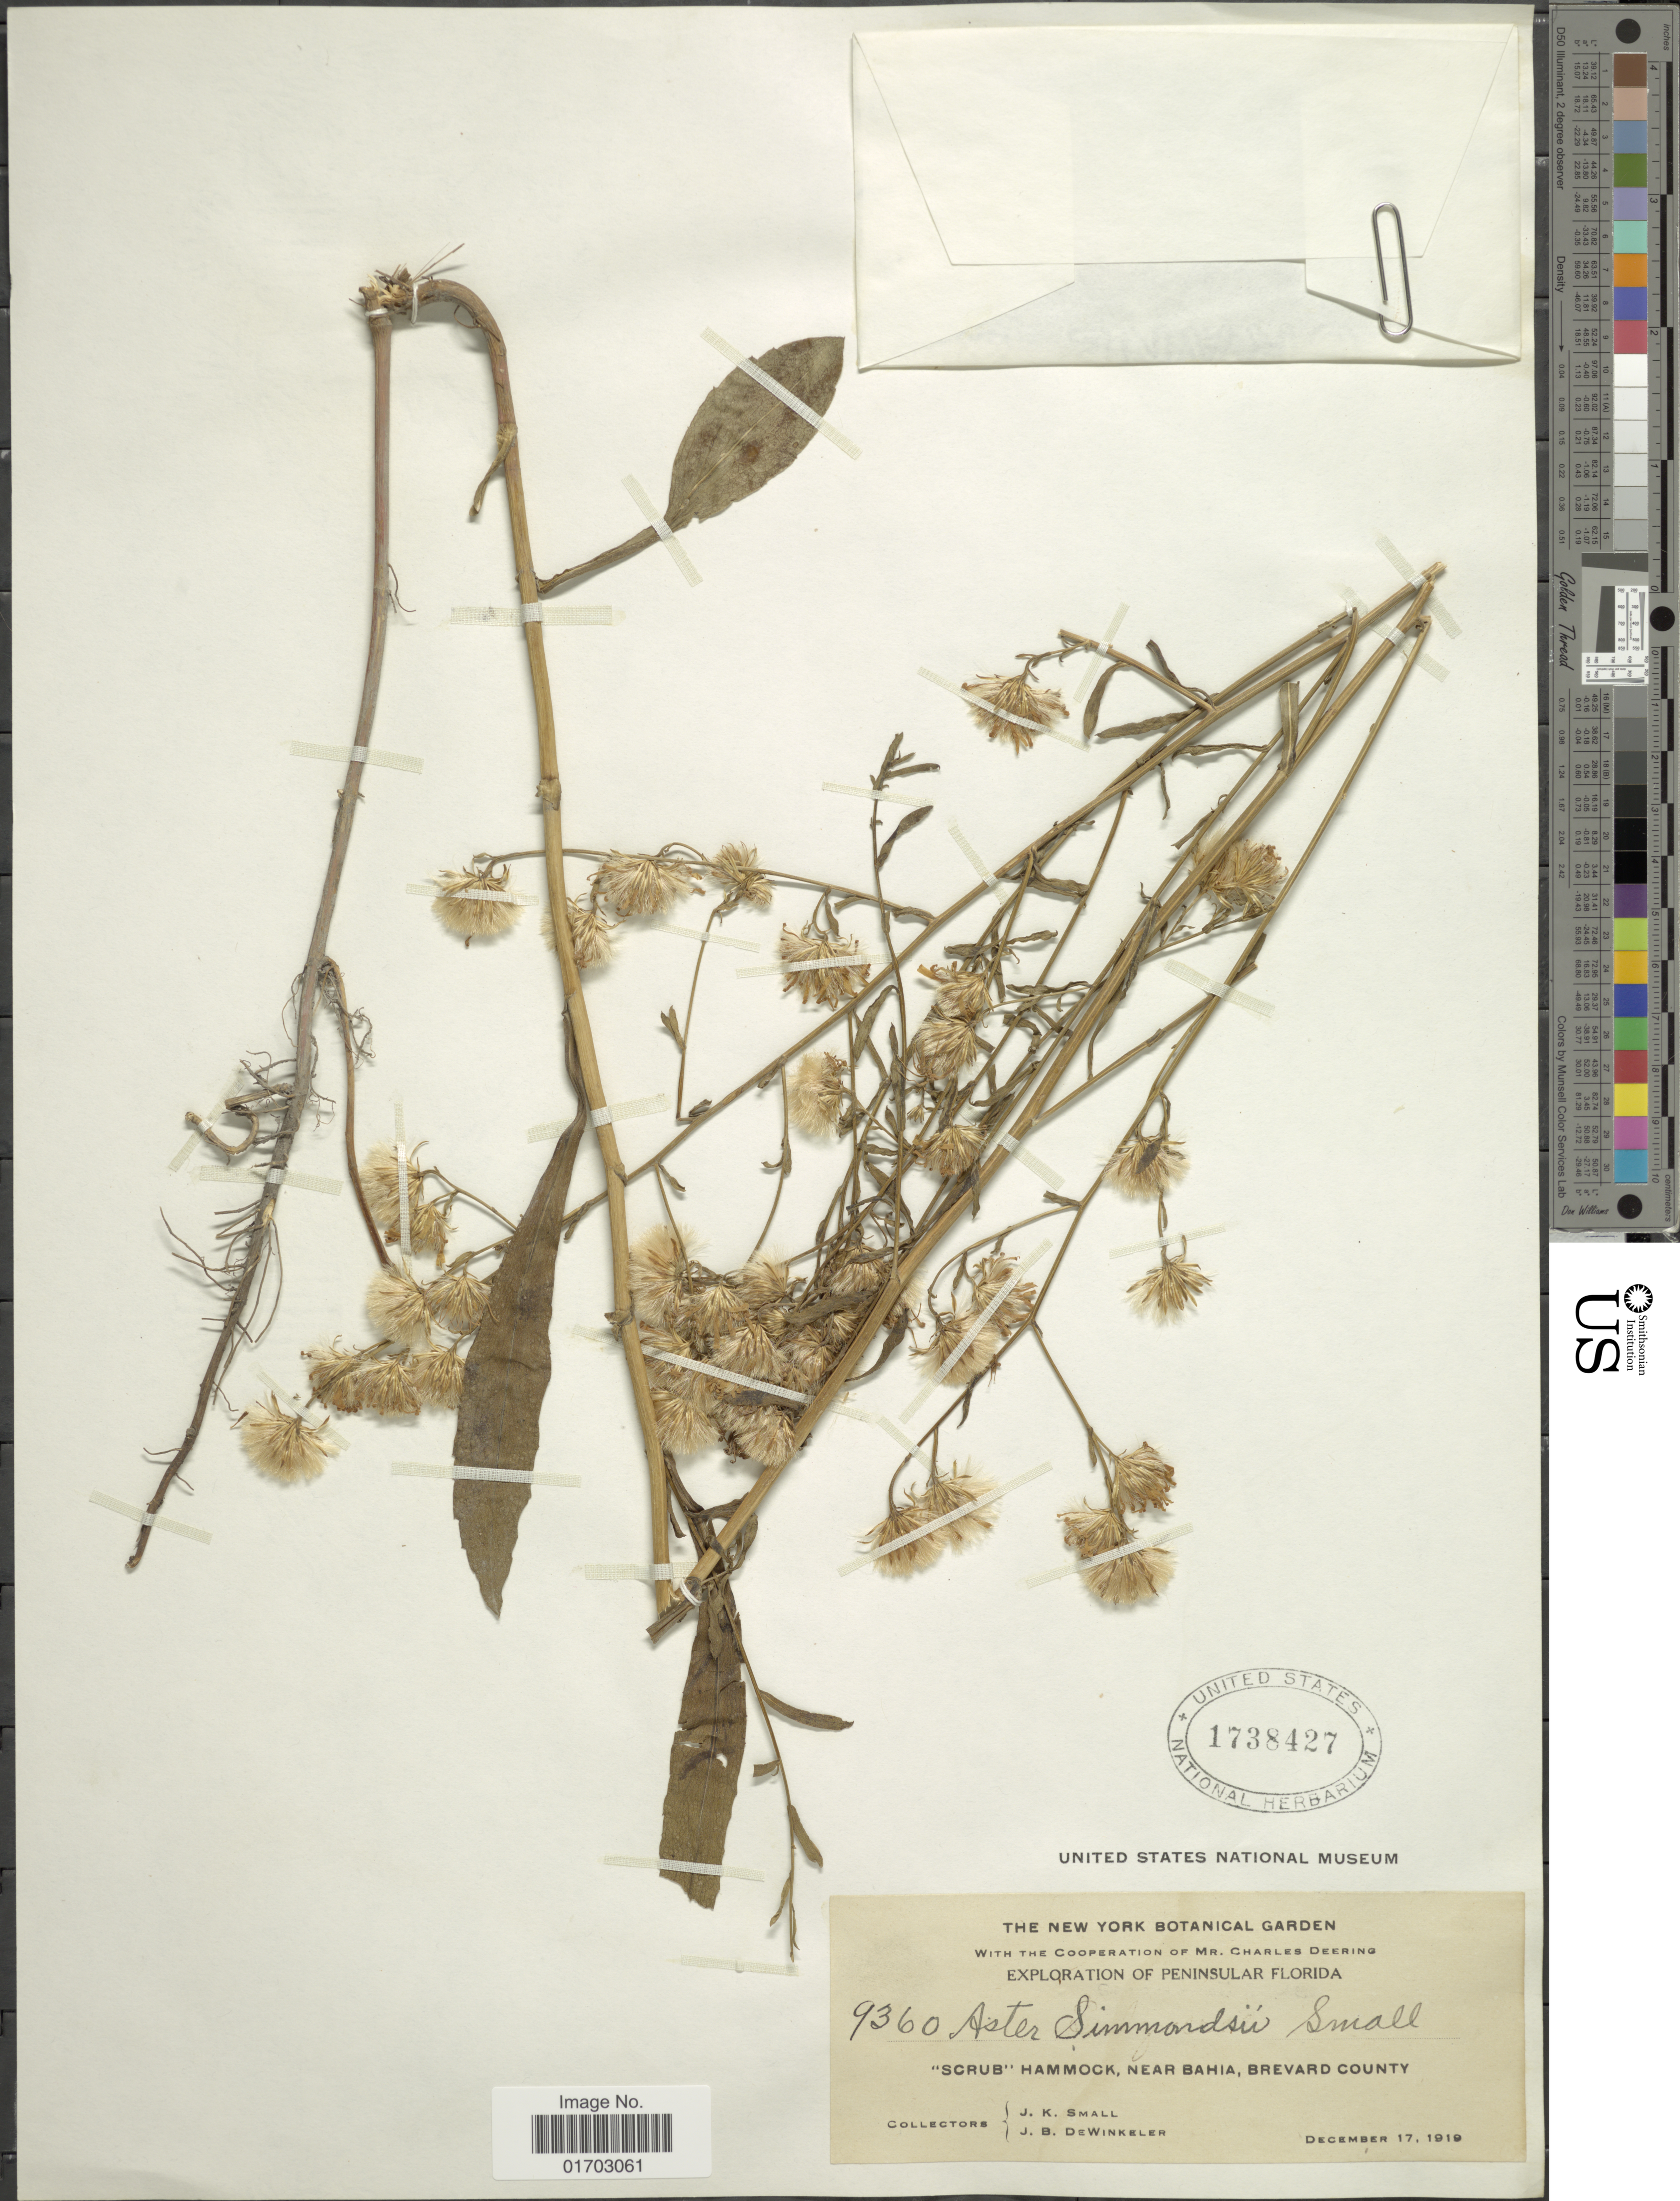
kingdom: Plantae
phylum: Tracheophyta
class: Magnoliopsida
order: Asterales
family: Asteraceae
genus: Symphyotrichum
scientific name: Symphyotrichum simmondsii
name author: (Small) G.L. Nesom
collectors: J. K. Small & J. B. Dewinkeler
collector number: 9360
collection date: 1919-12-17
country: United States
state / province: Florida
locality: Peninsular, "Scrub" Hammock, near Bahia. Brevard County.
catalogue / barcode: US 1738427